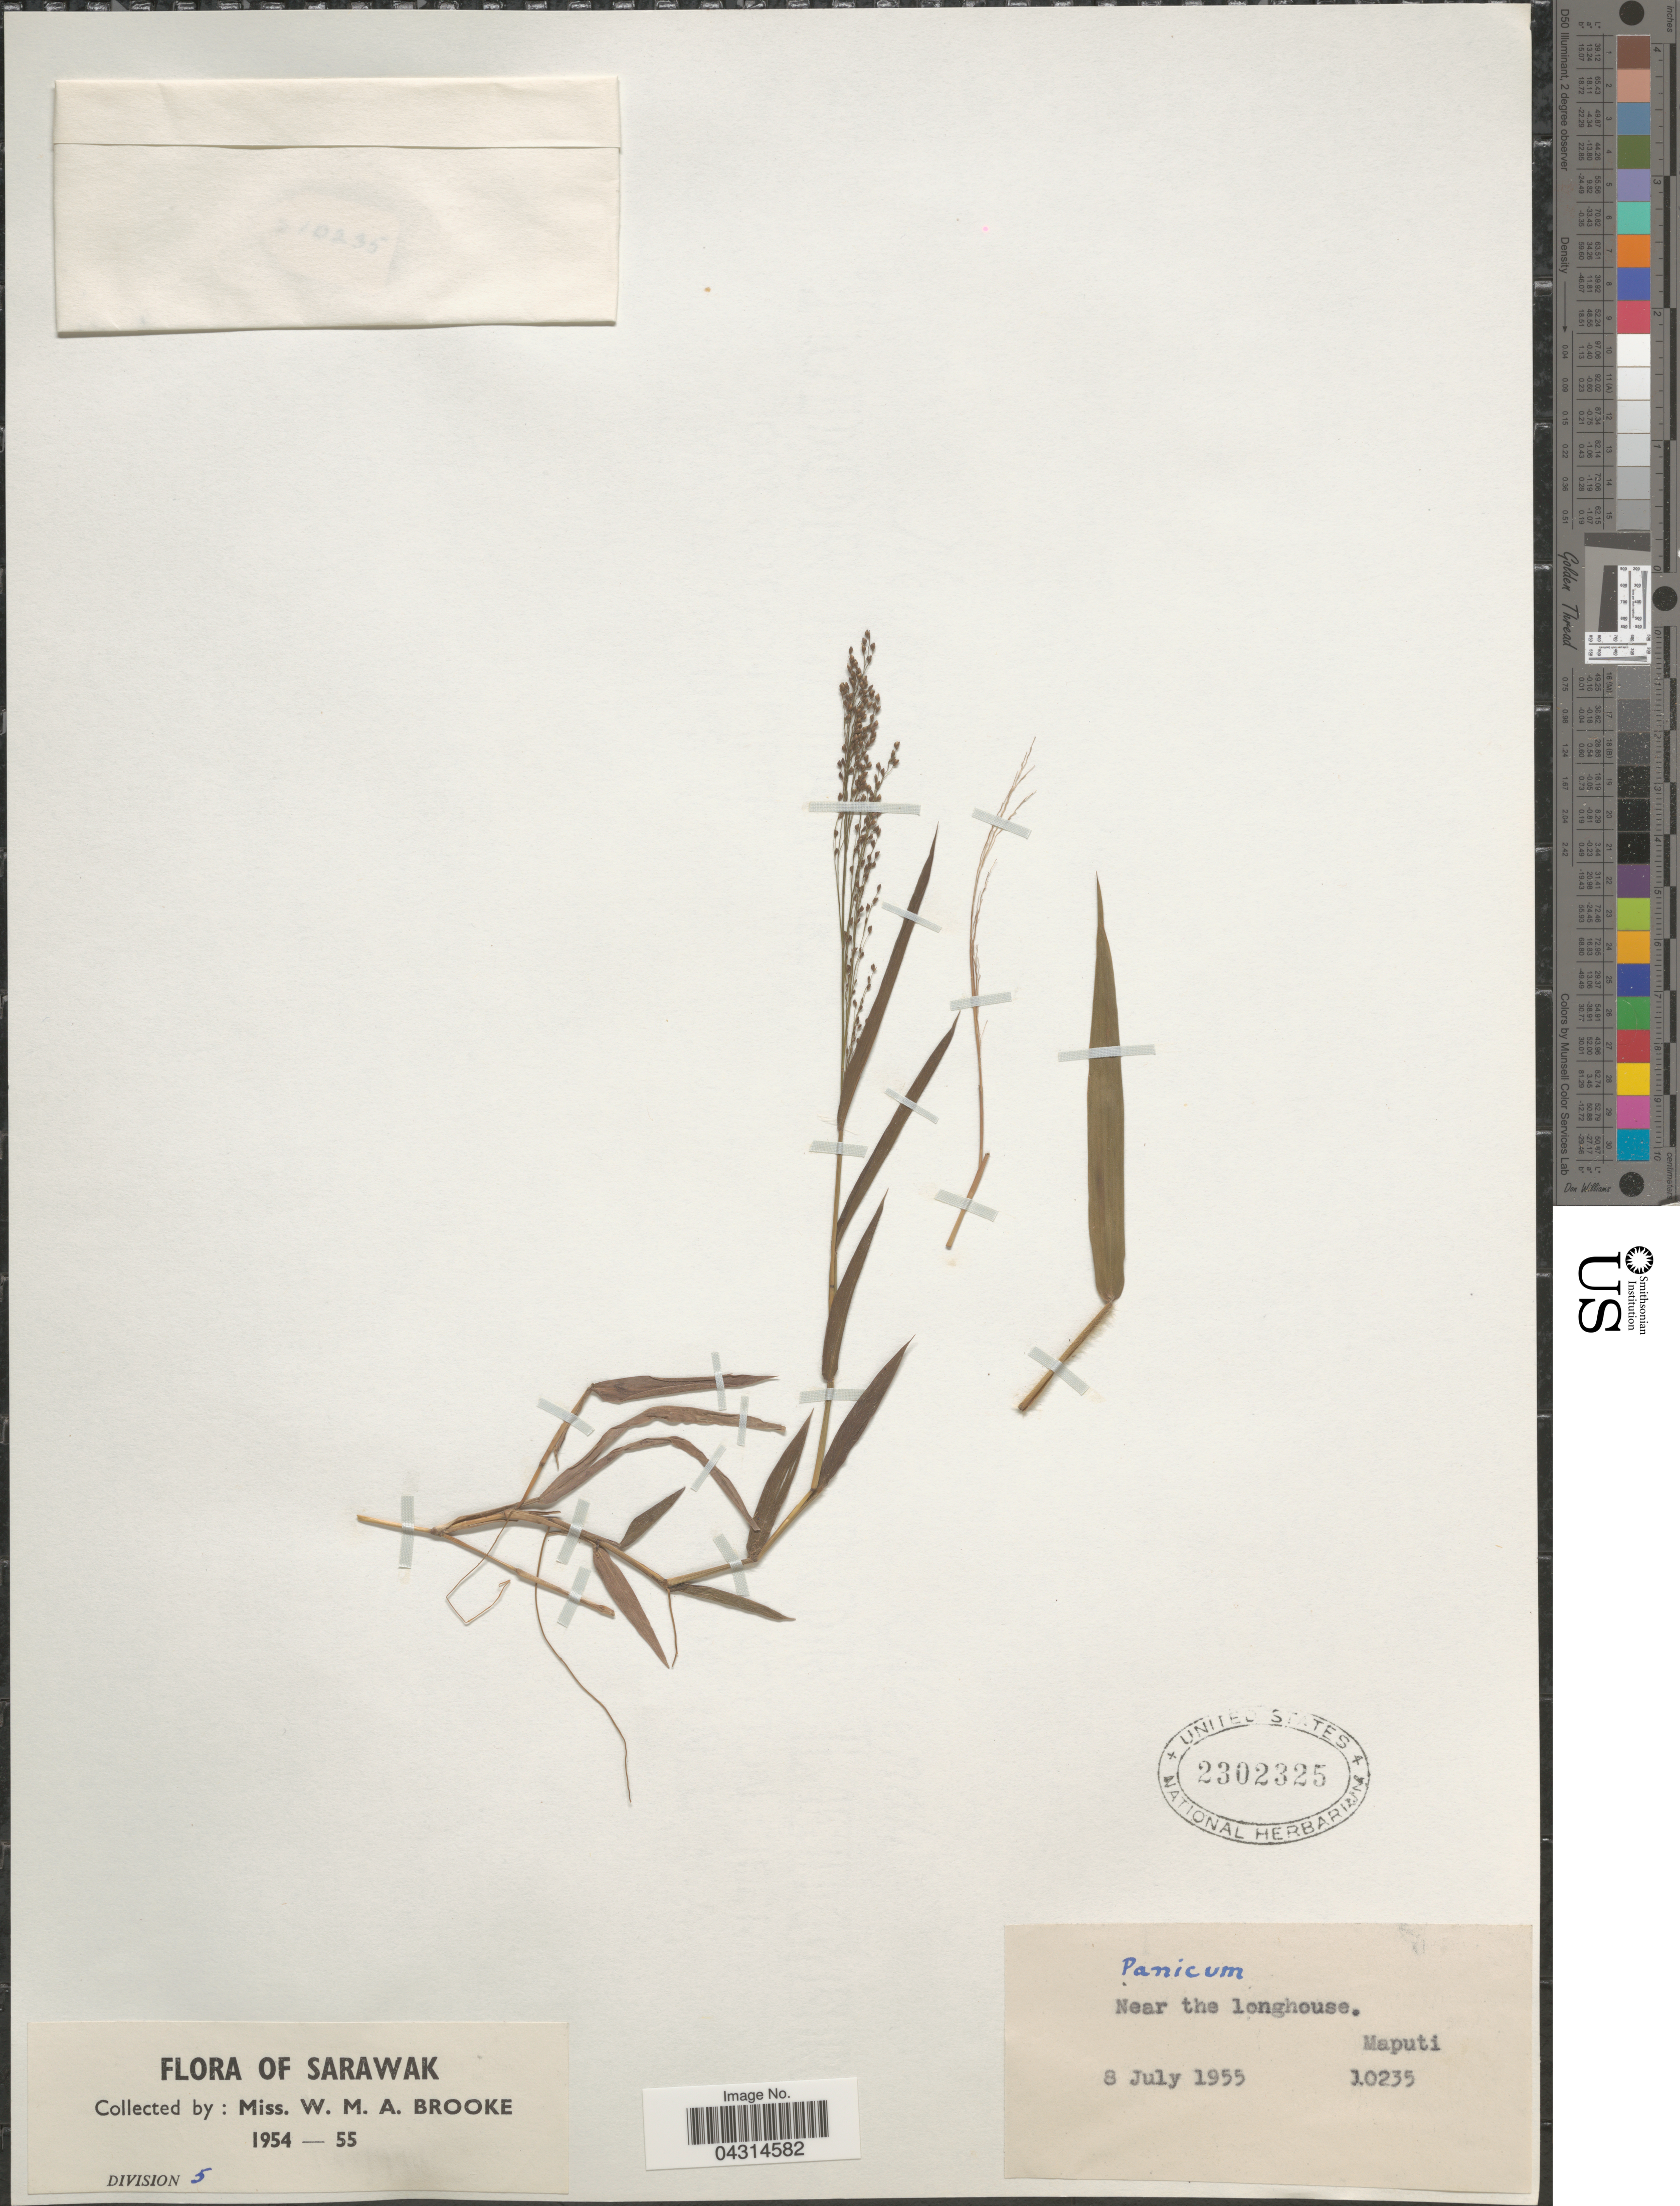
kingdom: Plantae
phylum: Tracheophyta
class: Liliopsida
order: Poales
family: Poaceae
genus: Cyrtococcum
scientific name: Cyrtococcum sp.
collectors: W. Brooke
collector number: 10235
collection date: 1955-07-08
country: Malaysia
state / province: Sarawak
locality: Near the longhouse. Maputi. Division 5.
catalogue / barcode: US 2302325